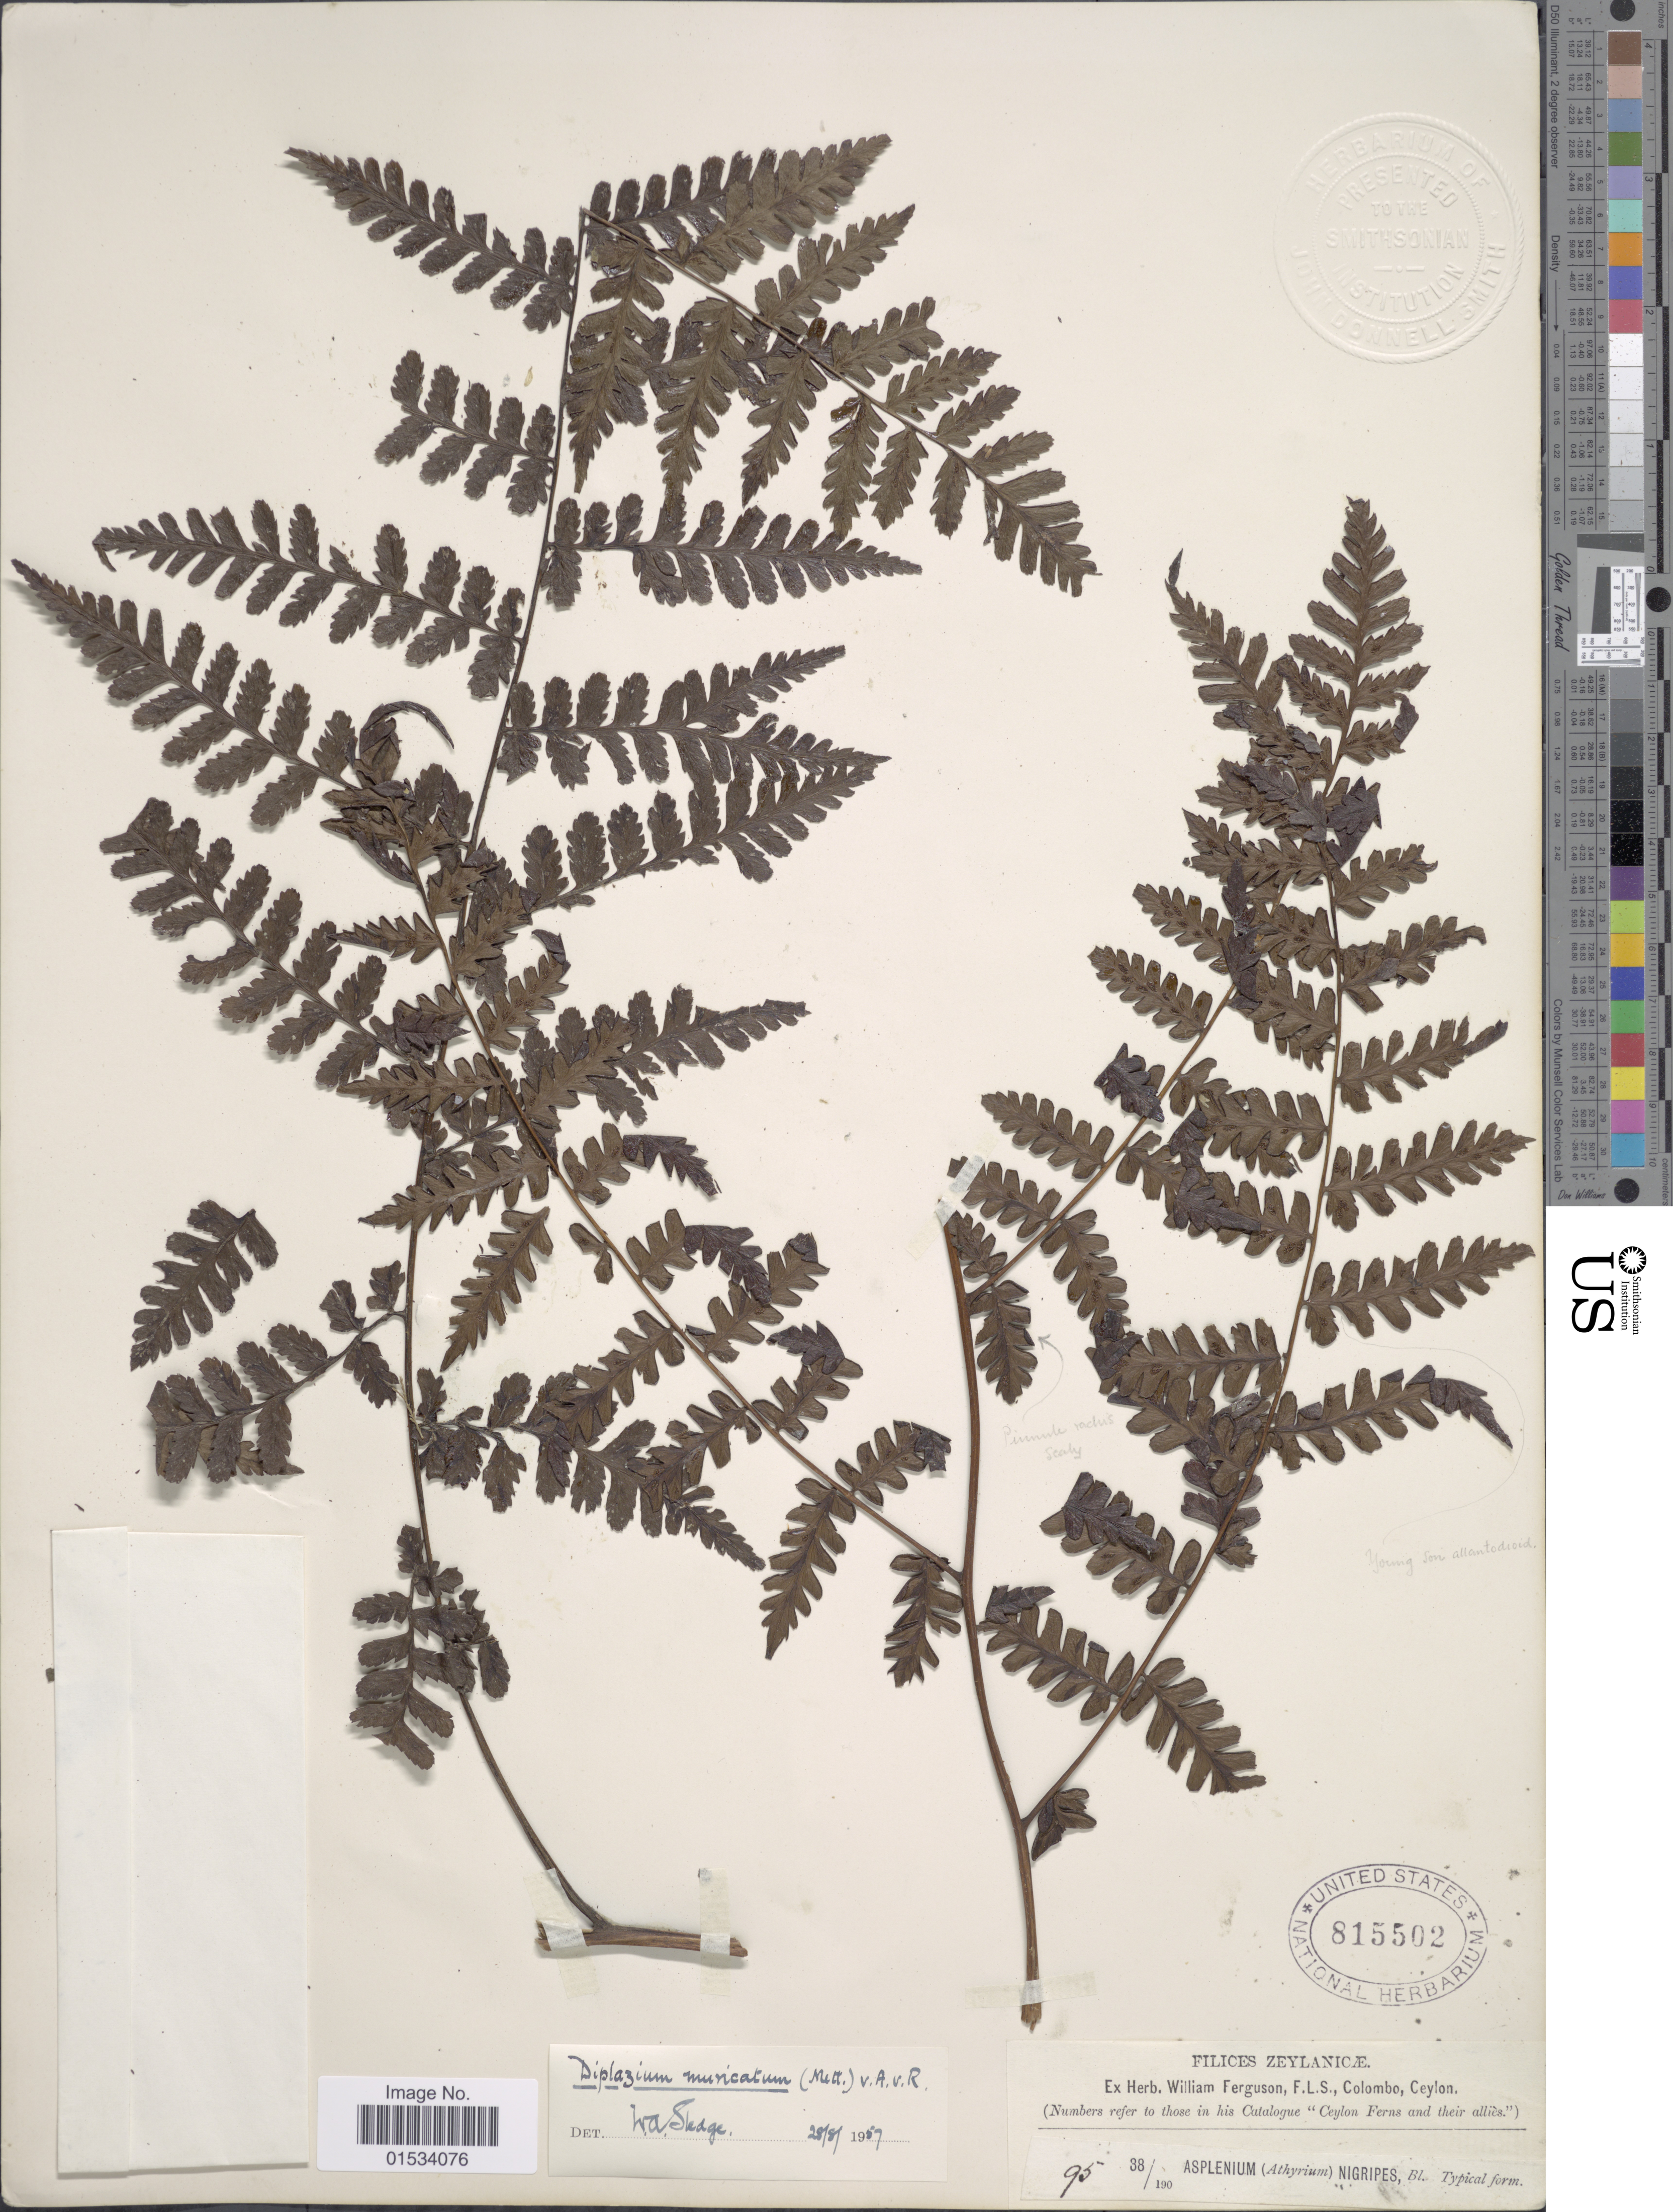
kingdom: Plantae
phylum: Tracheophyta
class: Polypodiopsida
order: Polypodiales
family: Athyriaceae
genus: Diplazium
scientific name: Diplazium muricatum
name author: (Mett.) Alderw.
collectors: W. Ferguson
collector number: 95 38/190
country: Sri Lanka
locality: Zeylanocze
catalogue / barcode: US 815502